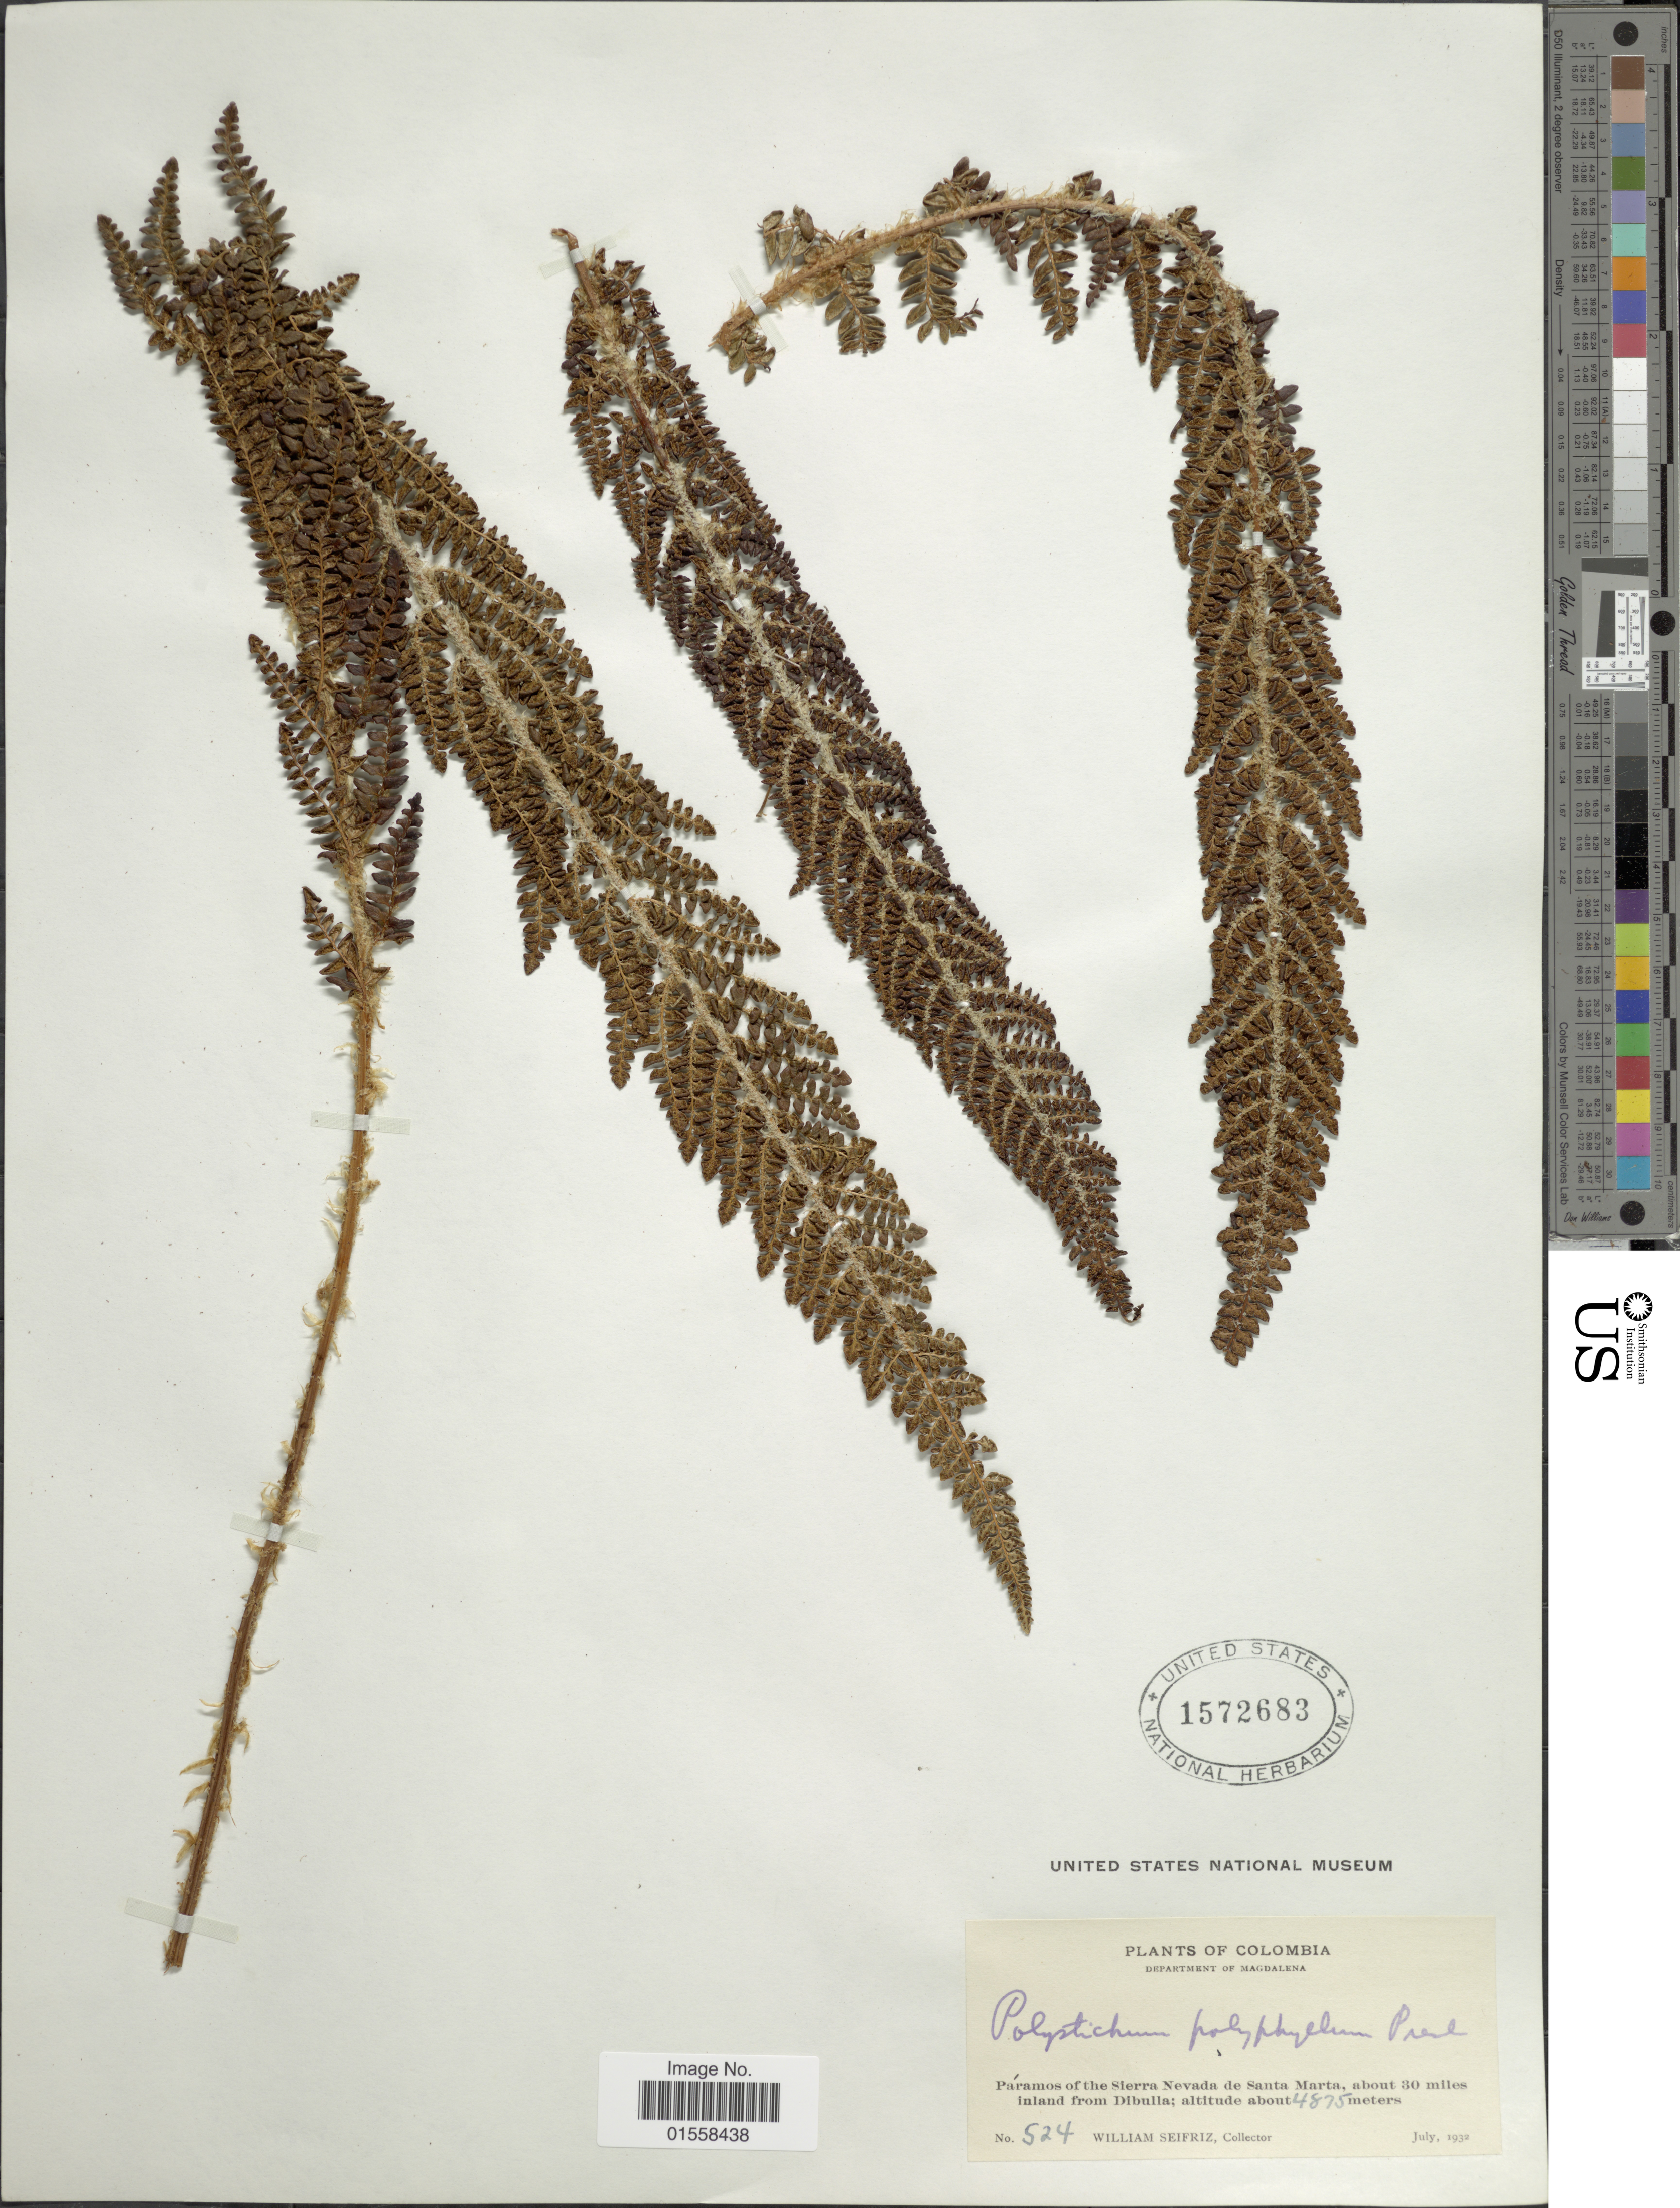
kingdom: Plantae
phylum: Tracheophyta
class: Polypodiopsida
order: Polypodiales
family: Dryopteridaceae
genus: Polystichum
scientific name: Polystichum orbiculatum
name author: (Desv.) J. Rémy & Fée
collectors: W. Seifriz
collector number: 524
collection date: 1932-07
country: Colombia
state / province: Magdalena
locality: Colombia, Department of Magdalena. Paramos of t he Sierra Nevada de Santa Marta, about 30 miles inland from Dibulla,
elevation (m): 4875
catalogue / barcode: US 1572683